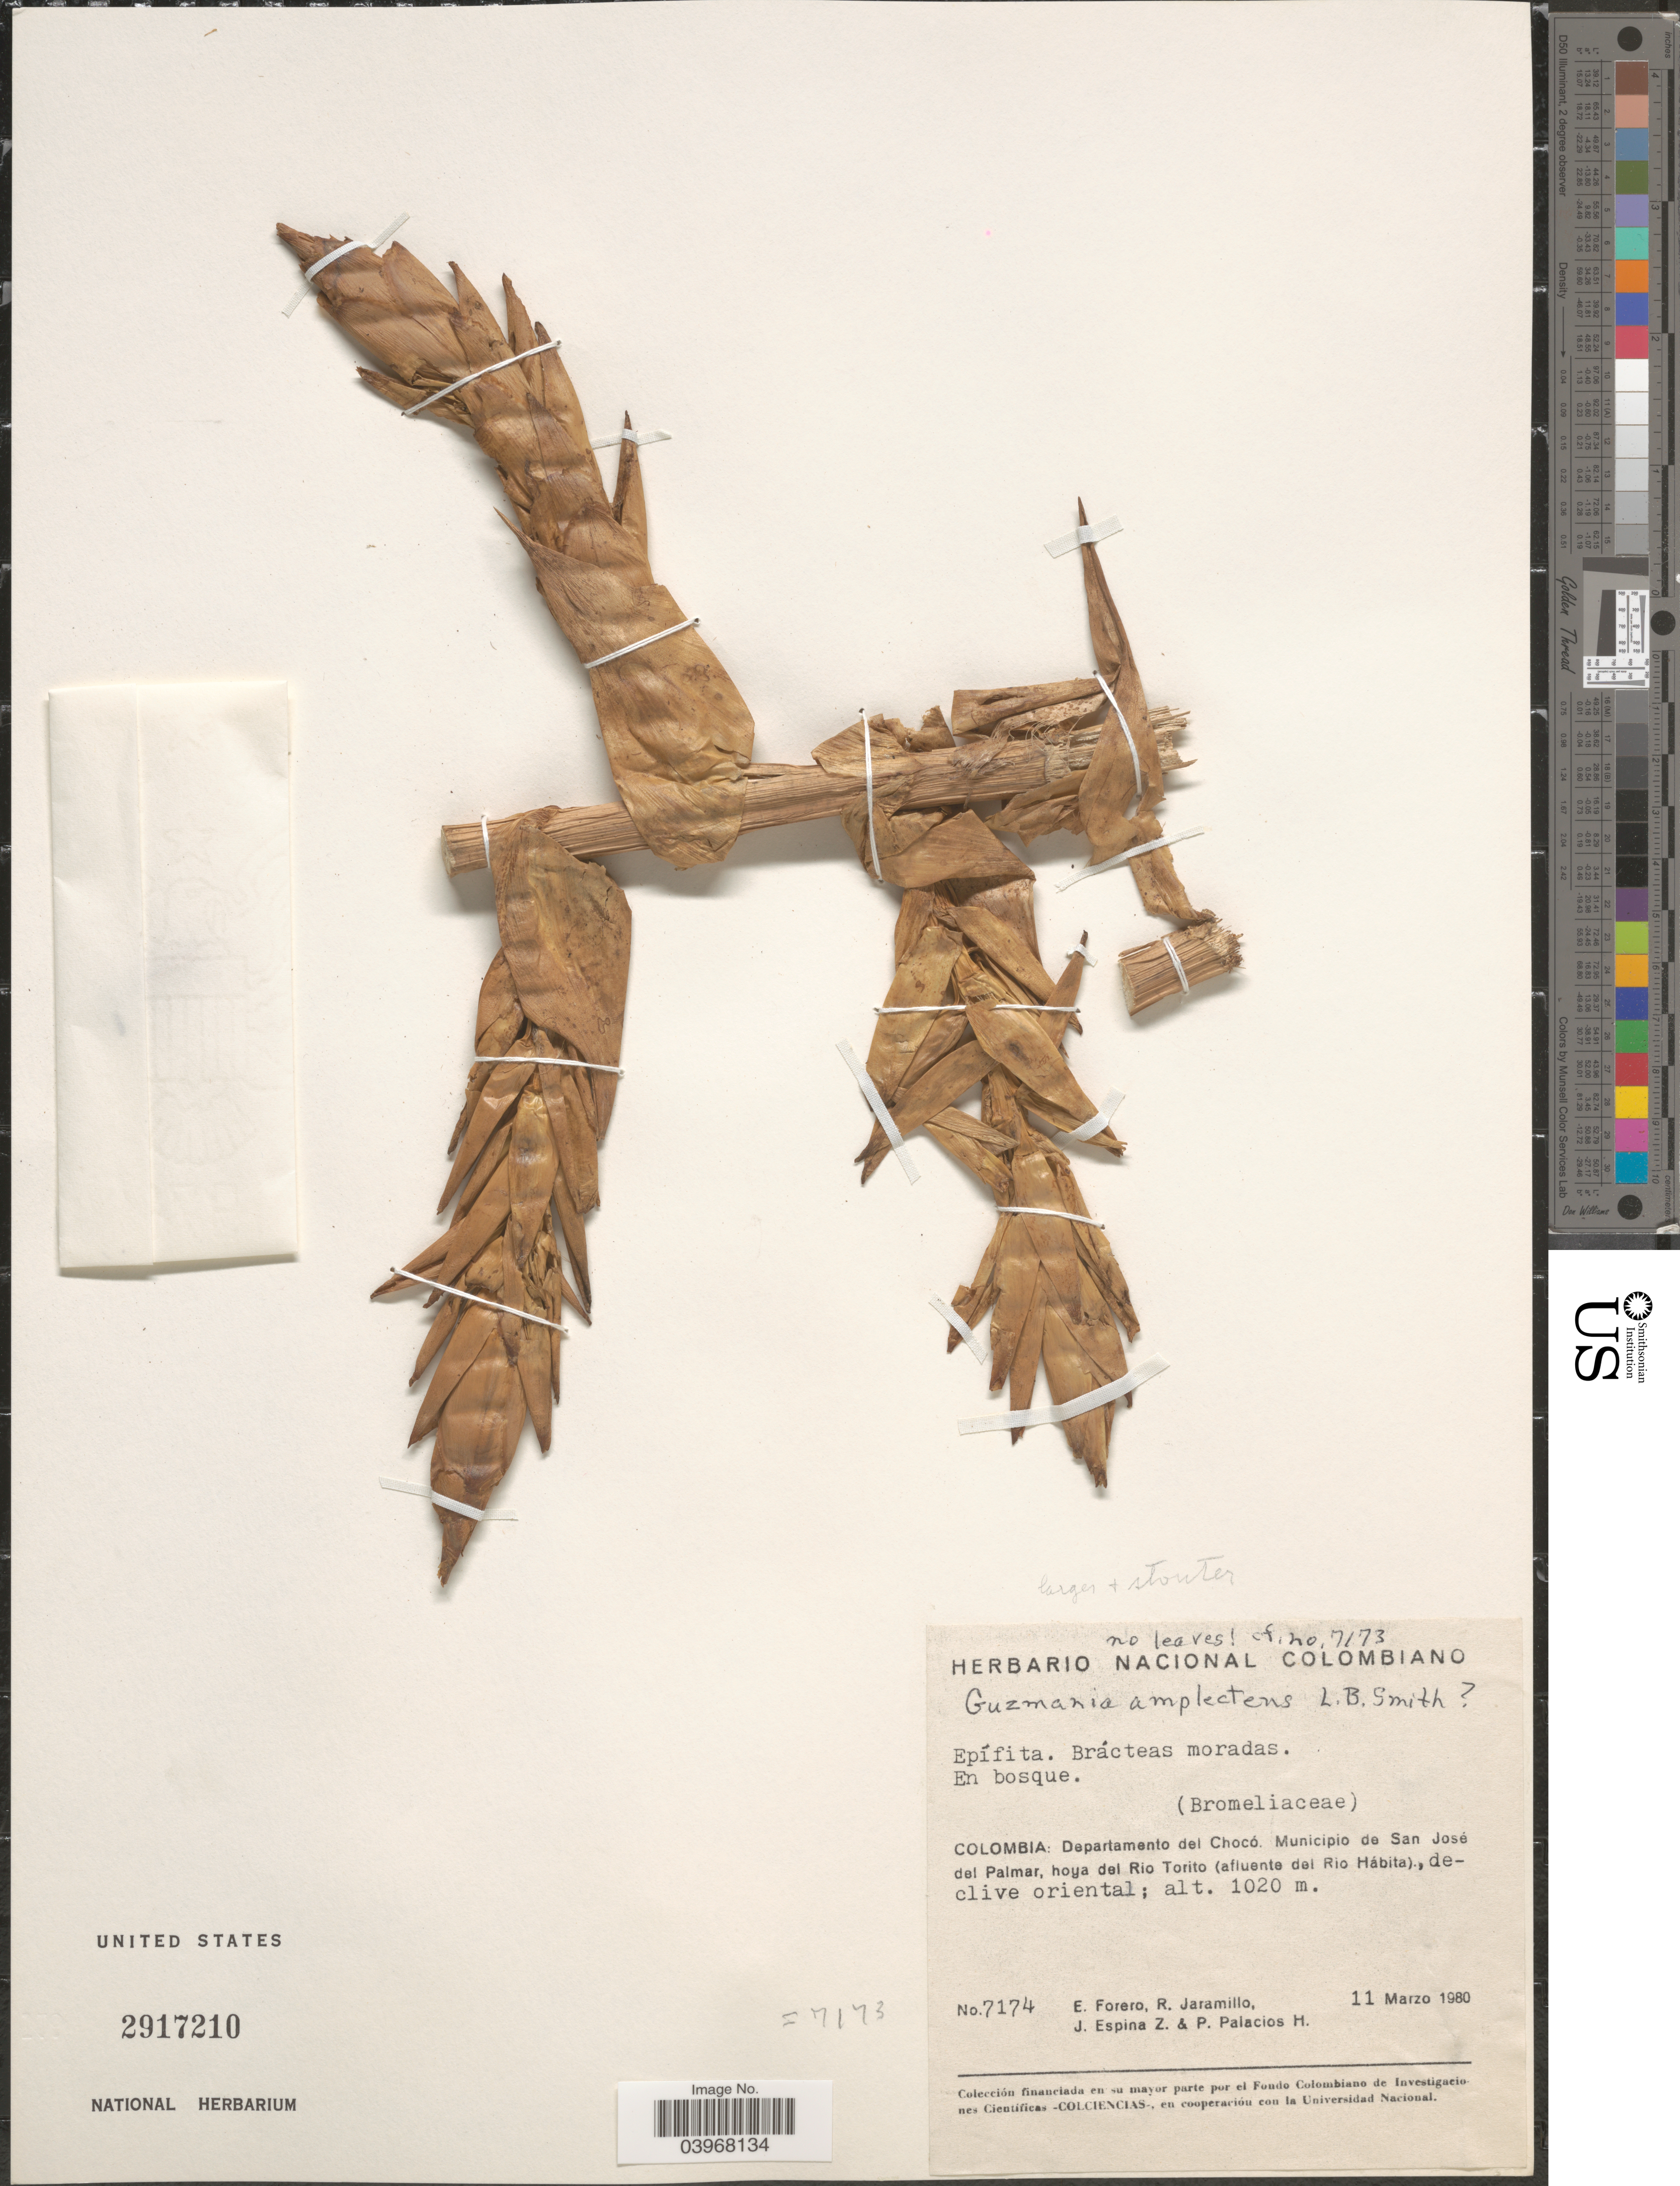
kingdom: Plantae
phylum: Tracheophyta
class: Liliopsida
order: Poales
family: Bromeliaceae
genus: Guzmania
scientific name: Guzmania amplectens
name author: L.B. Sm.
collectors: E. Forero, R. Jaramillo, J. Espina Z. & P. Palacios H.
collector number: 7174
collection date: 1980-03-11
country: Colombia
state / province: Chocó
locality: Departamento del Chocó. Municipio de San José del Palmar, hoya del Rio Torito (afluente del Rio Hábita), declive oriental.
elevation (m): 1020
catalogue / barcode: US 2917210